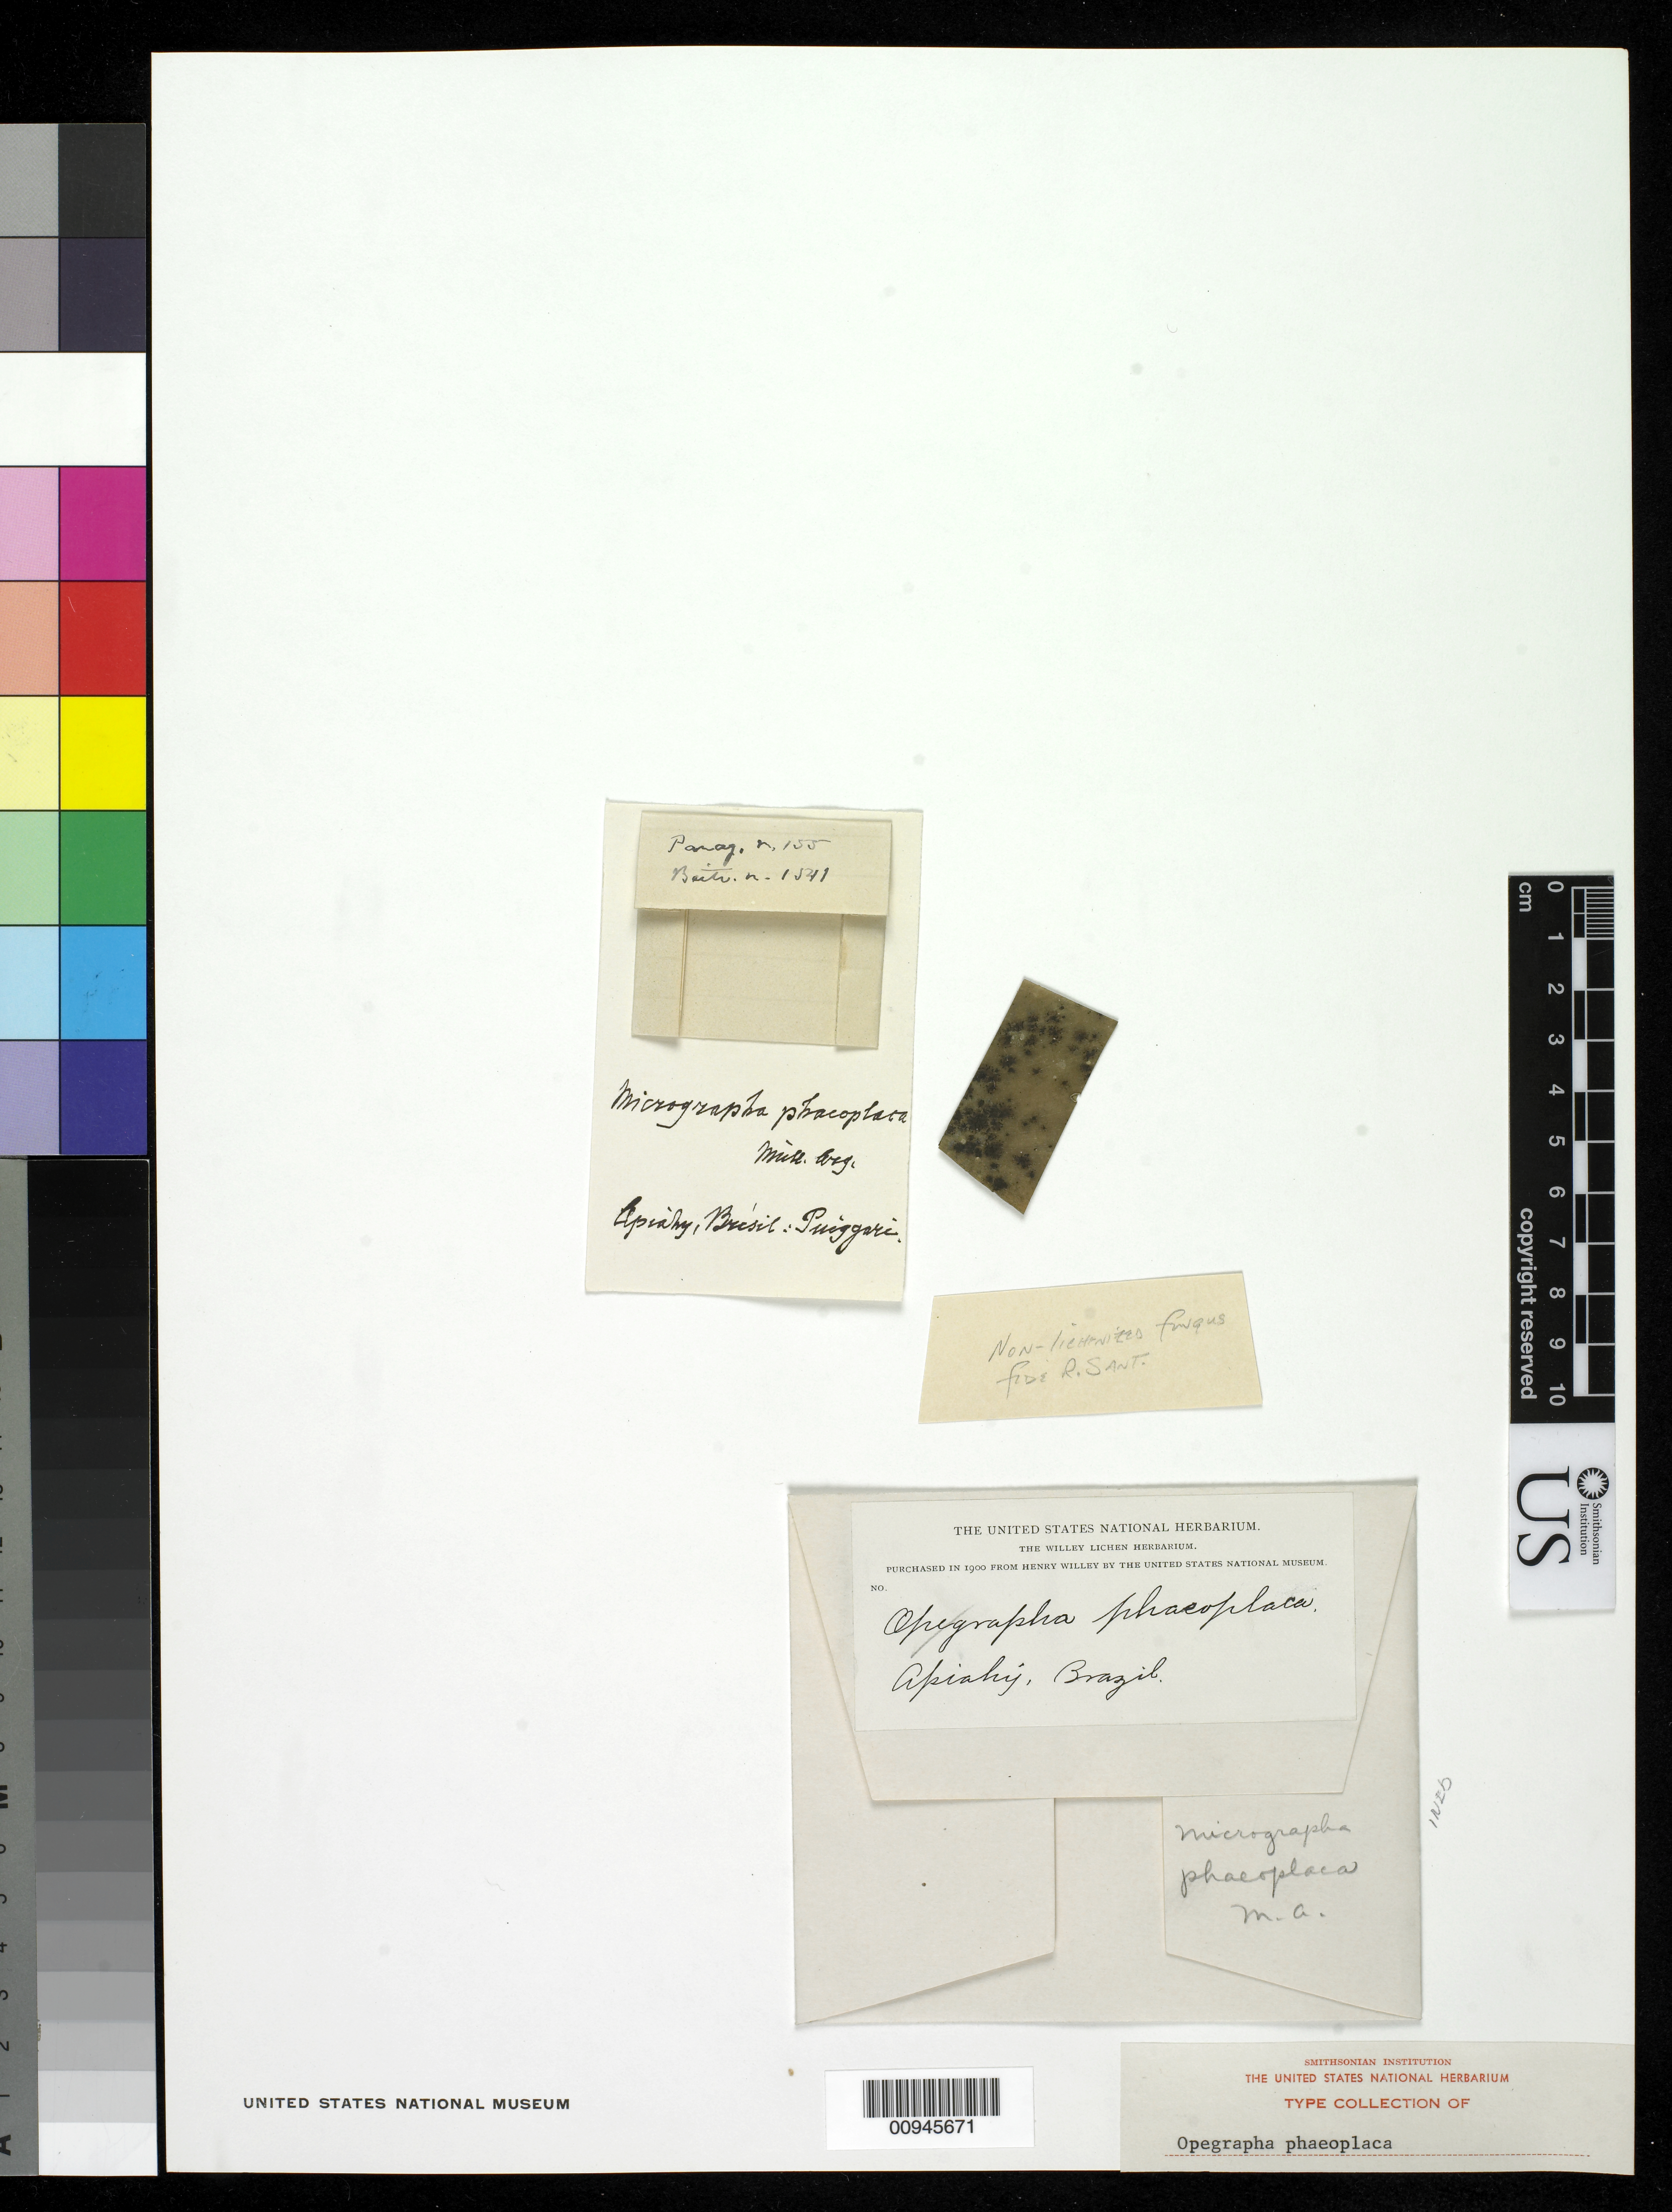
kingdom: Fungi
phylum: Ascomycota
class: Dothideomycetes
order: Eremithallales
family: Melaspileaceae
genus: Melaspilea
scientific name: Melaspilea phaeoplaca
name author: Müll. Arg.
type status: Possible Type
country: Brazil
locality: Apiahy (Apiai), Brésil: [illegible]